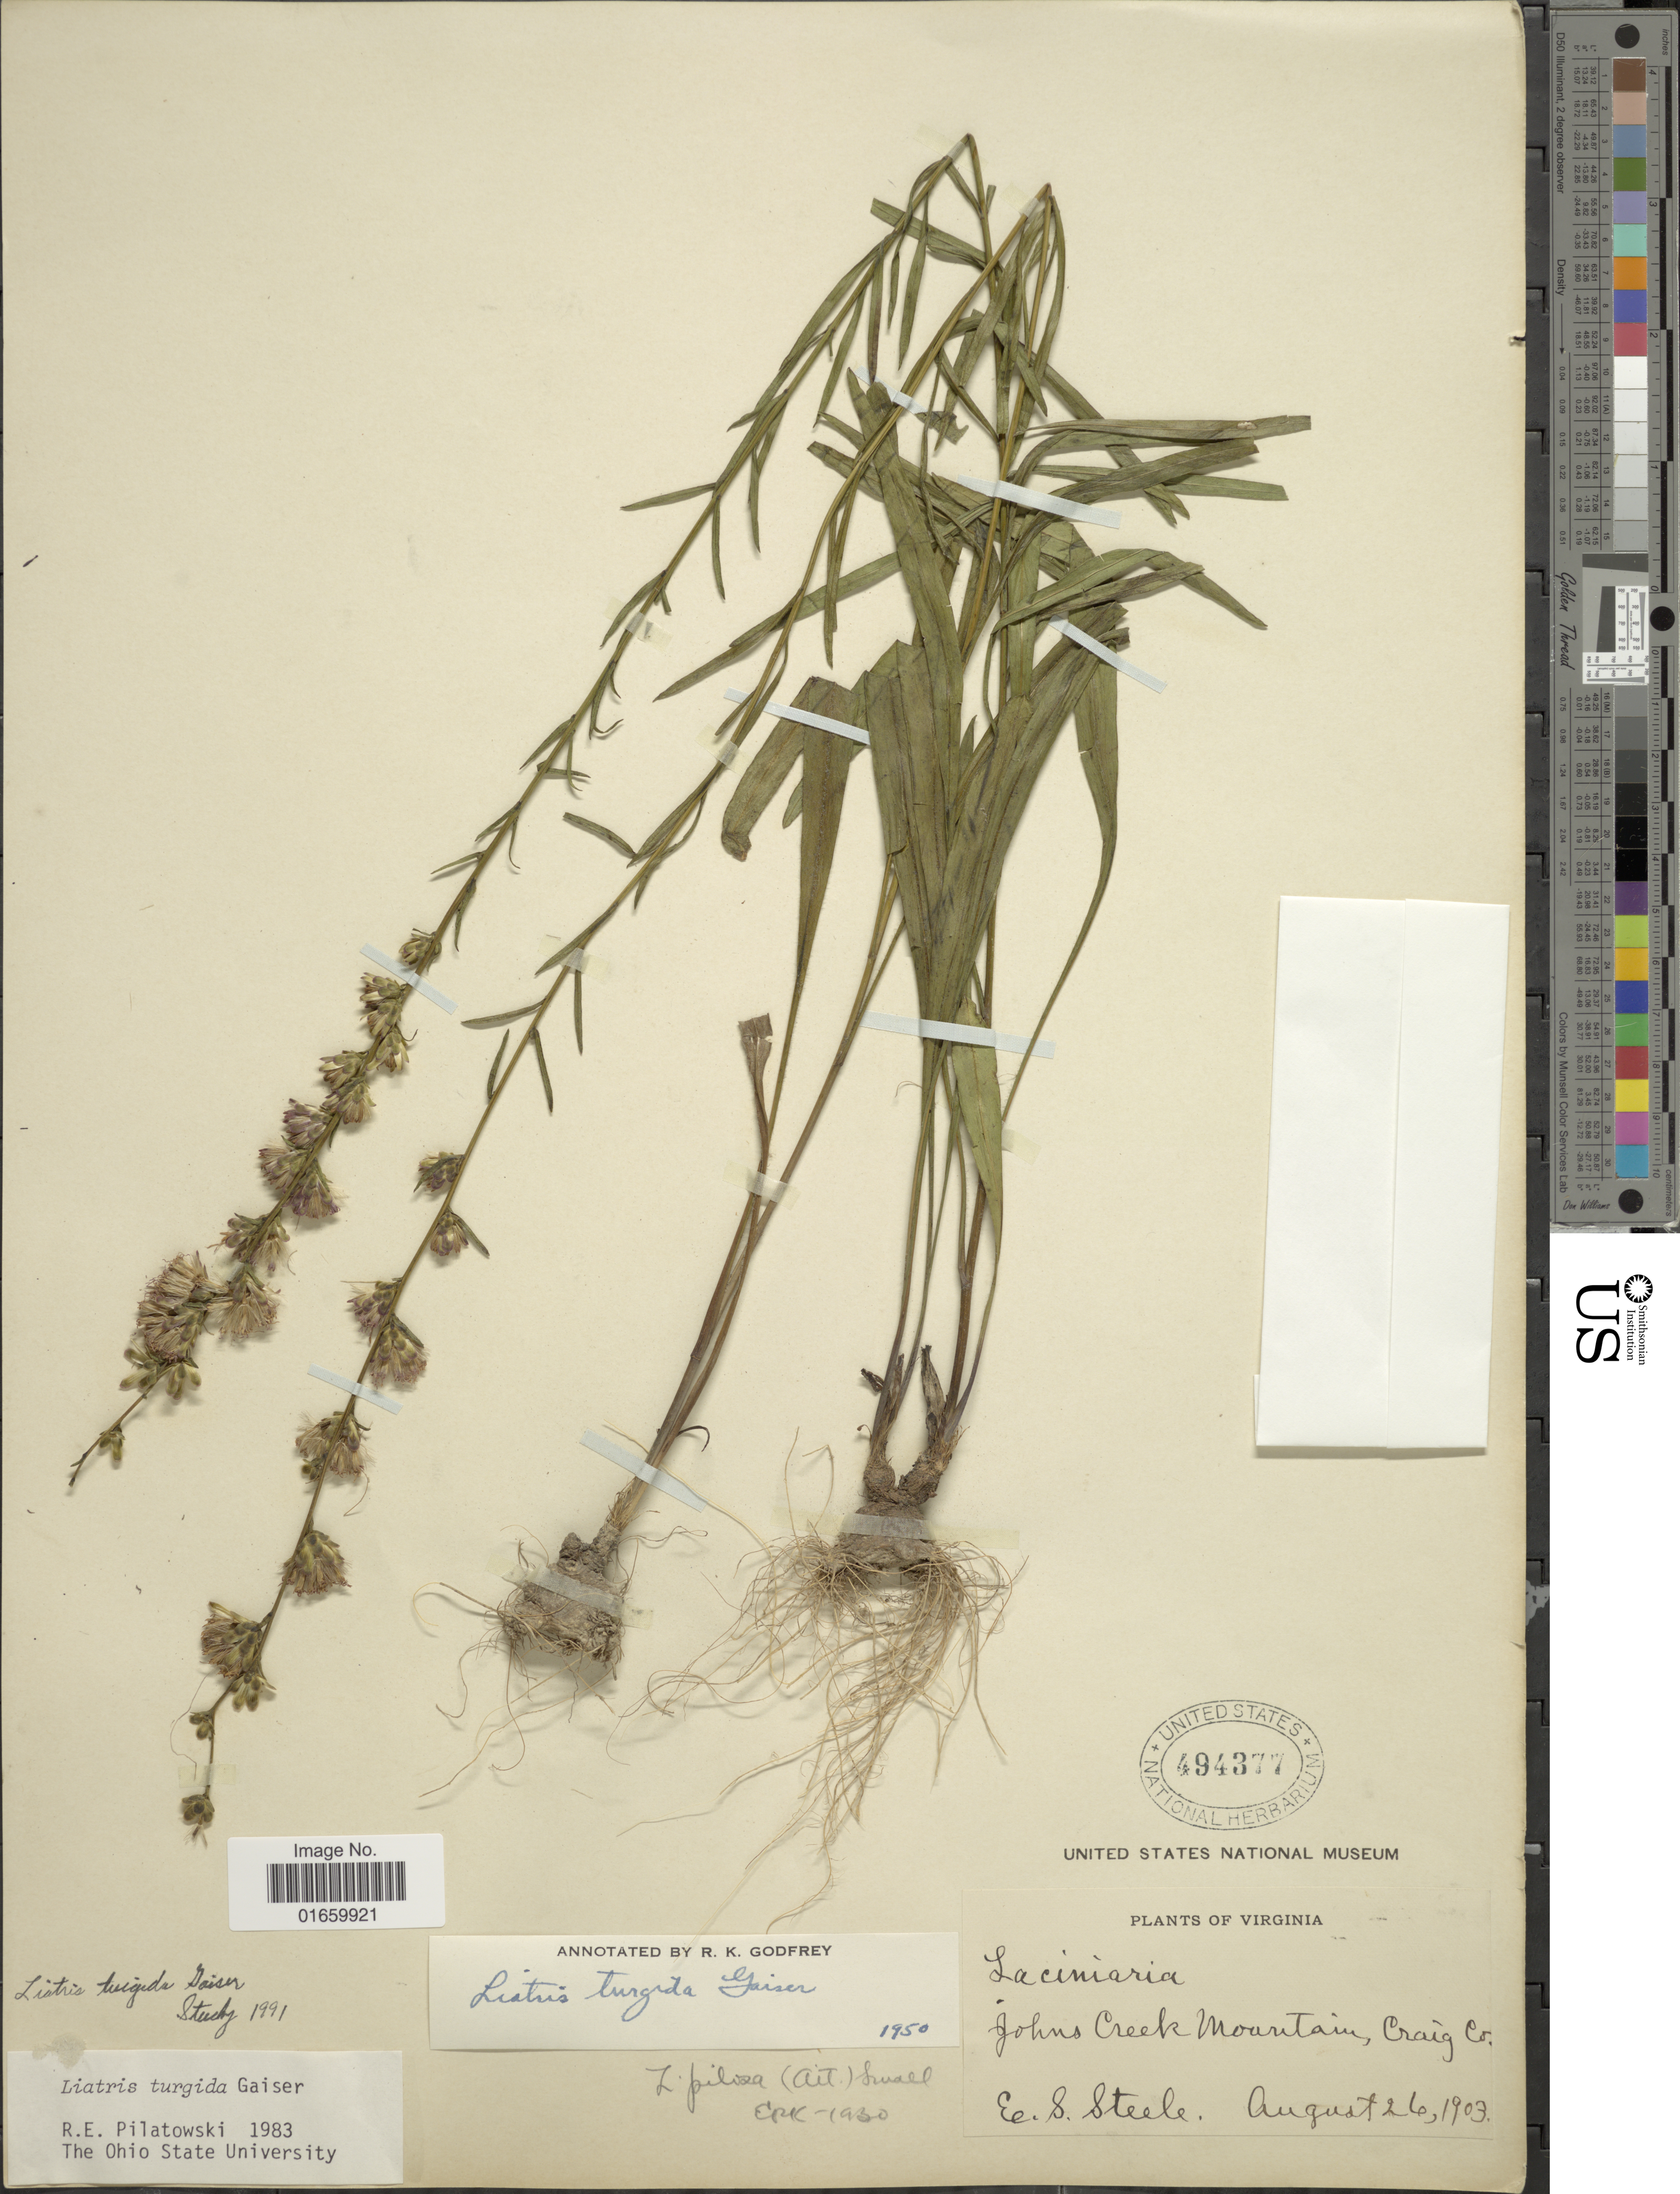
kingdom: Plantae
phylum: Tracheophyta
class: Magnoliopsida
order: Asterales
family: Asteraceae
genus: Liatris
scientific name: Liatris turgida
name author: Gaiser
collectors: E. Steele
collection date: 1903-08-26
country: United States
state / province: Virginia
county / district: Craig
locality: Johns Creek Mountain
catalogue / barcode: US 494377